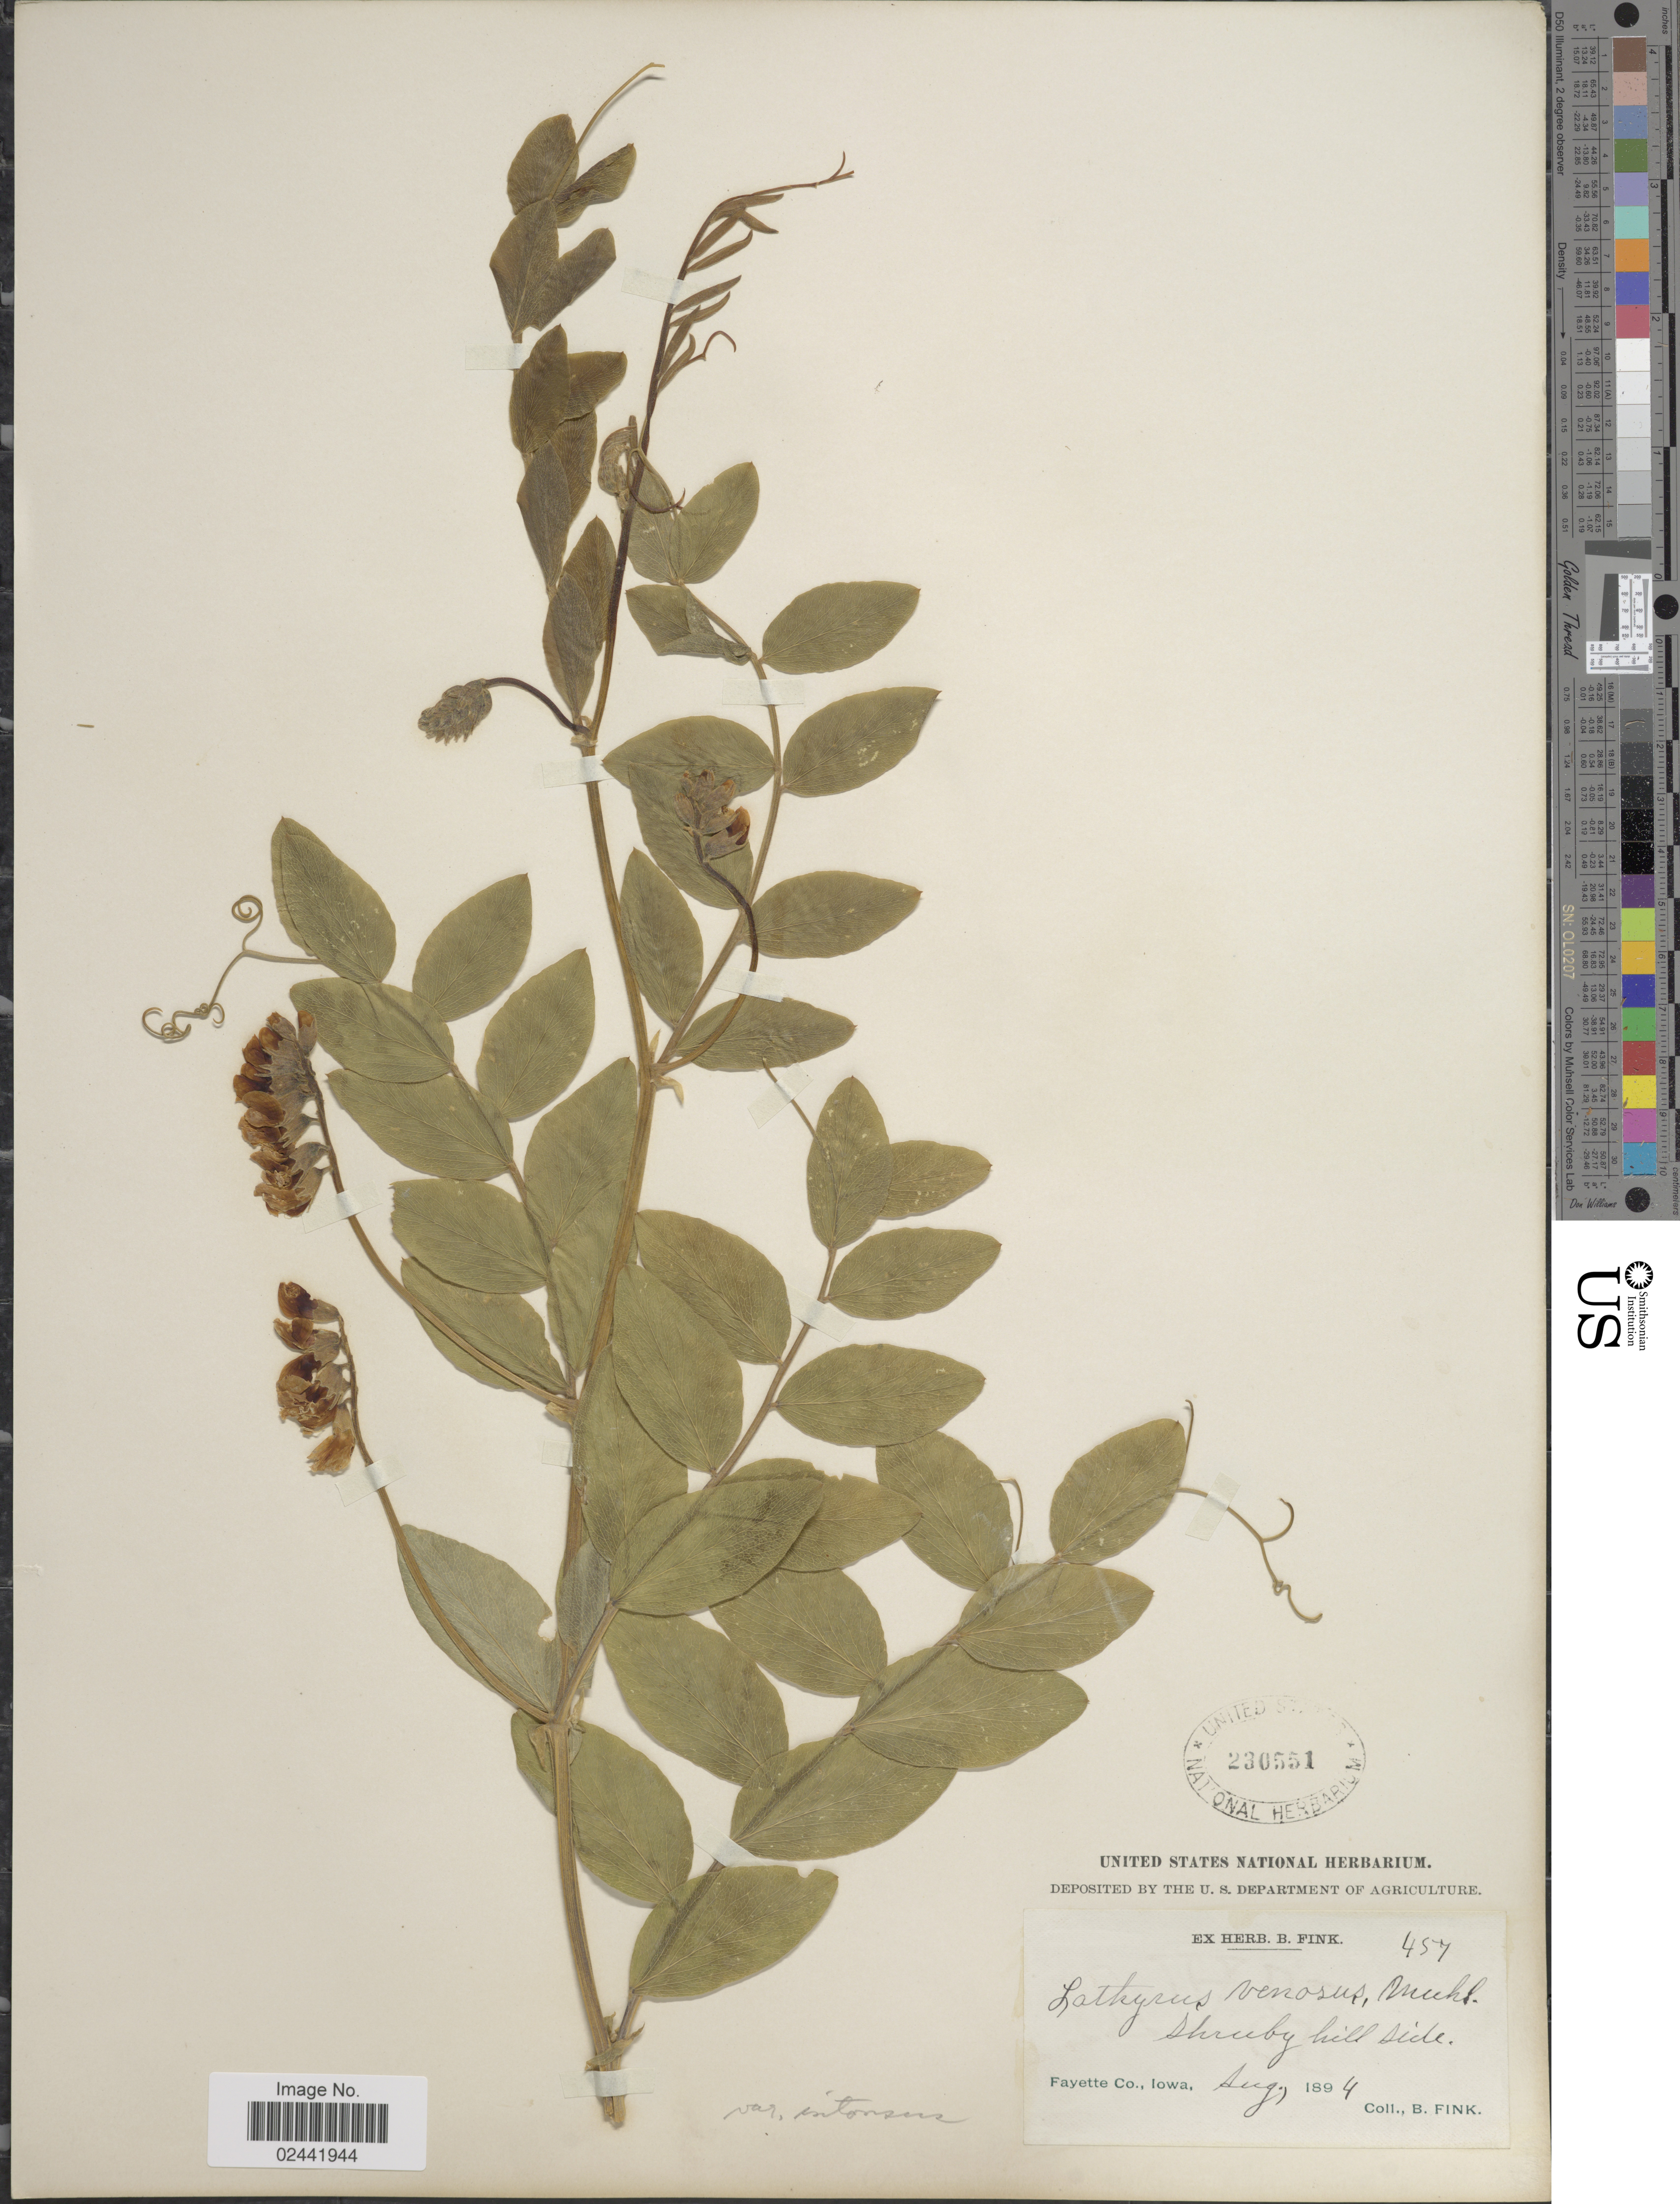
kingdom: Plantae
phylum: Tracheophyta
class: Magnoliopsida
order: Fabales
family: Fabaceae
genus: Lathyrus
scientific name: Lathyrus venosus var. intonsus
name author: Butters & H. St. John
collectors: B. Fink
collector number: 457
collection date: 1894-08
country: United States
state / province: Iowa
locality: Fayette Co.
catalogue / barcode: US 230551